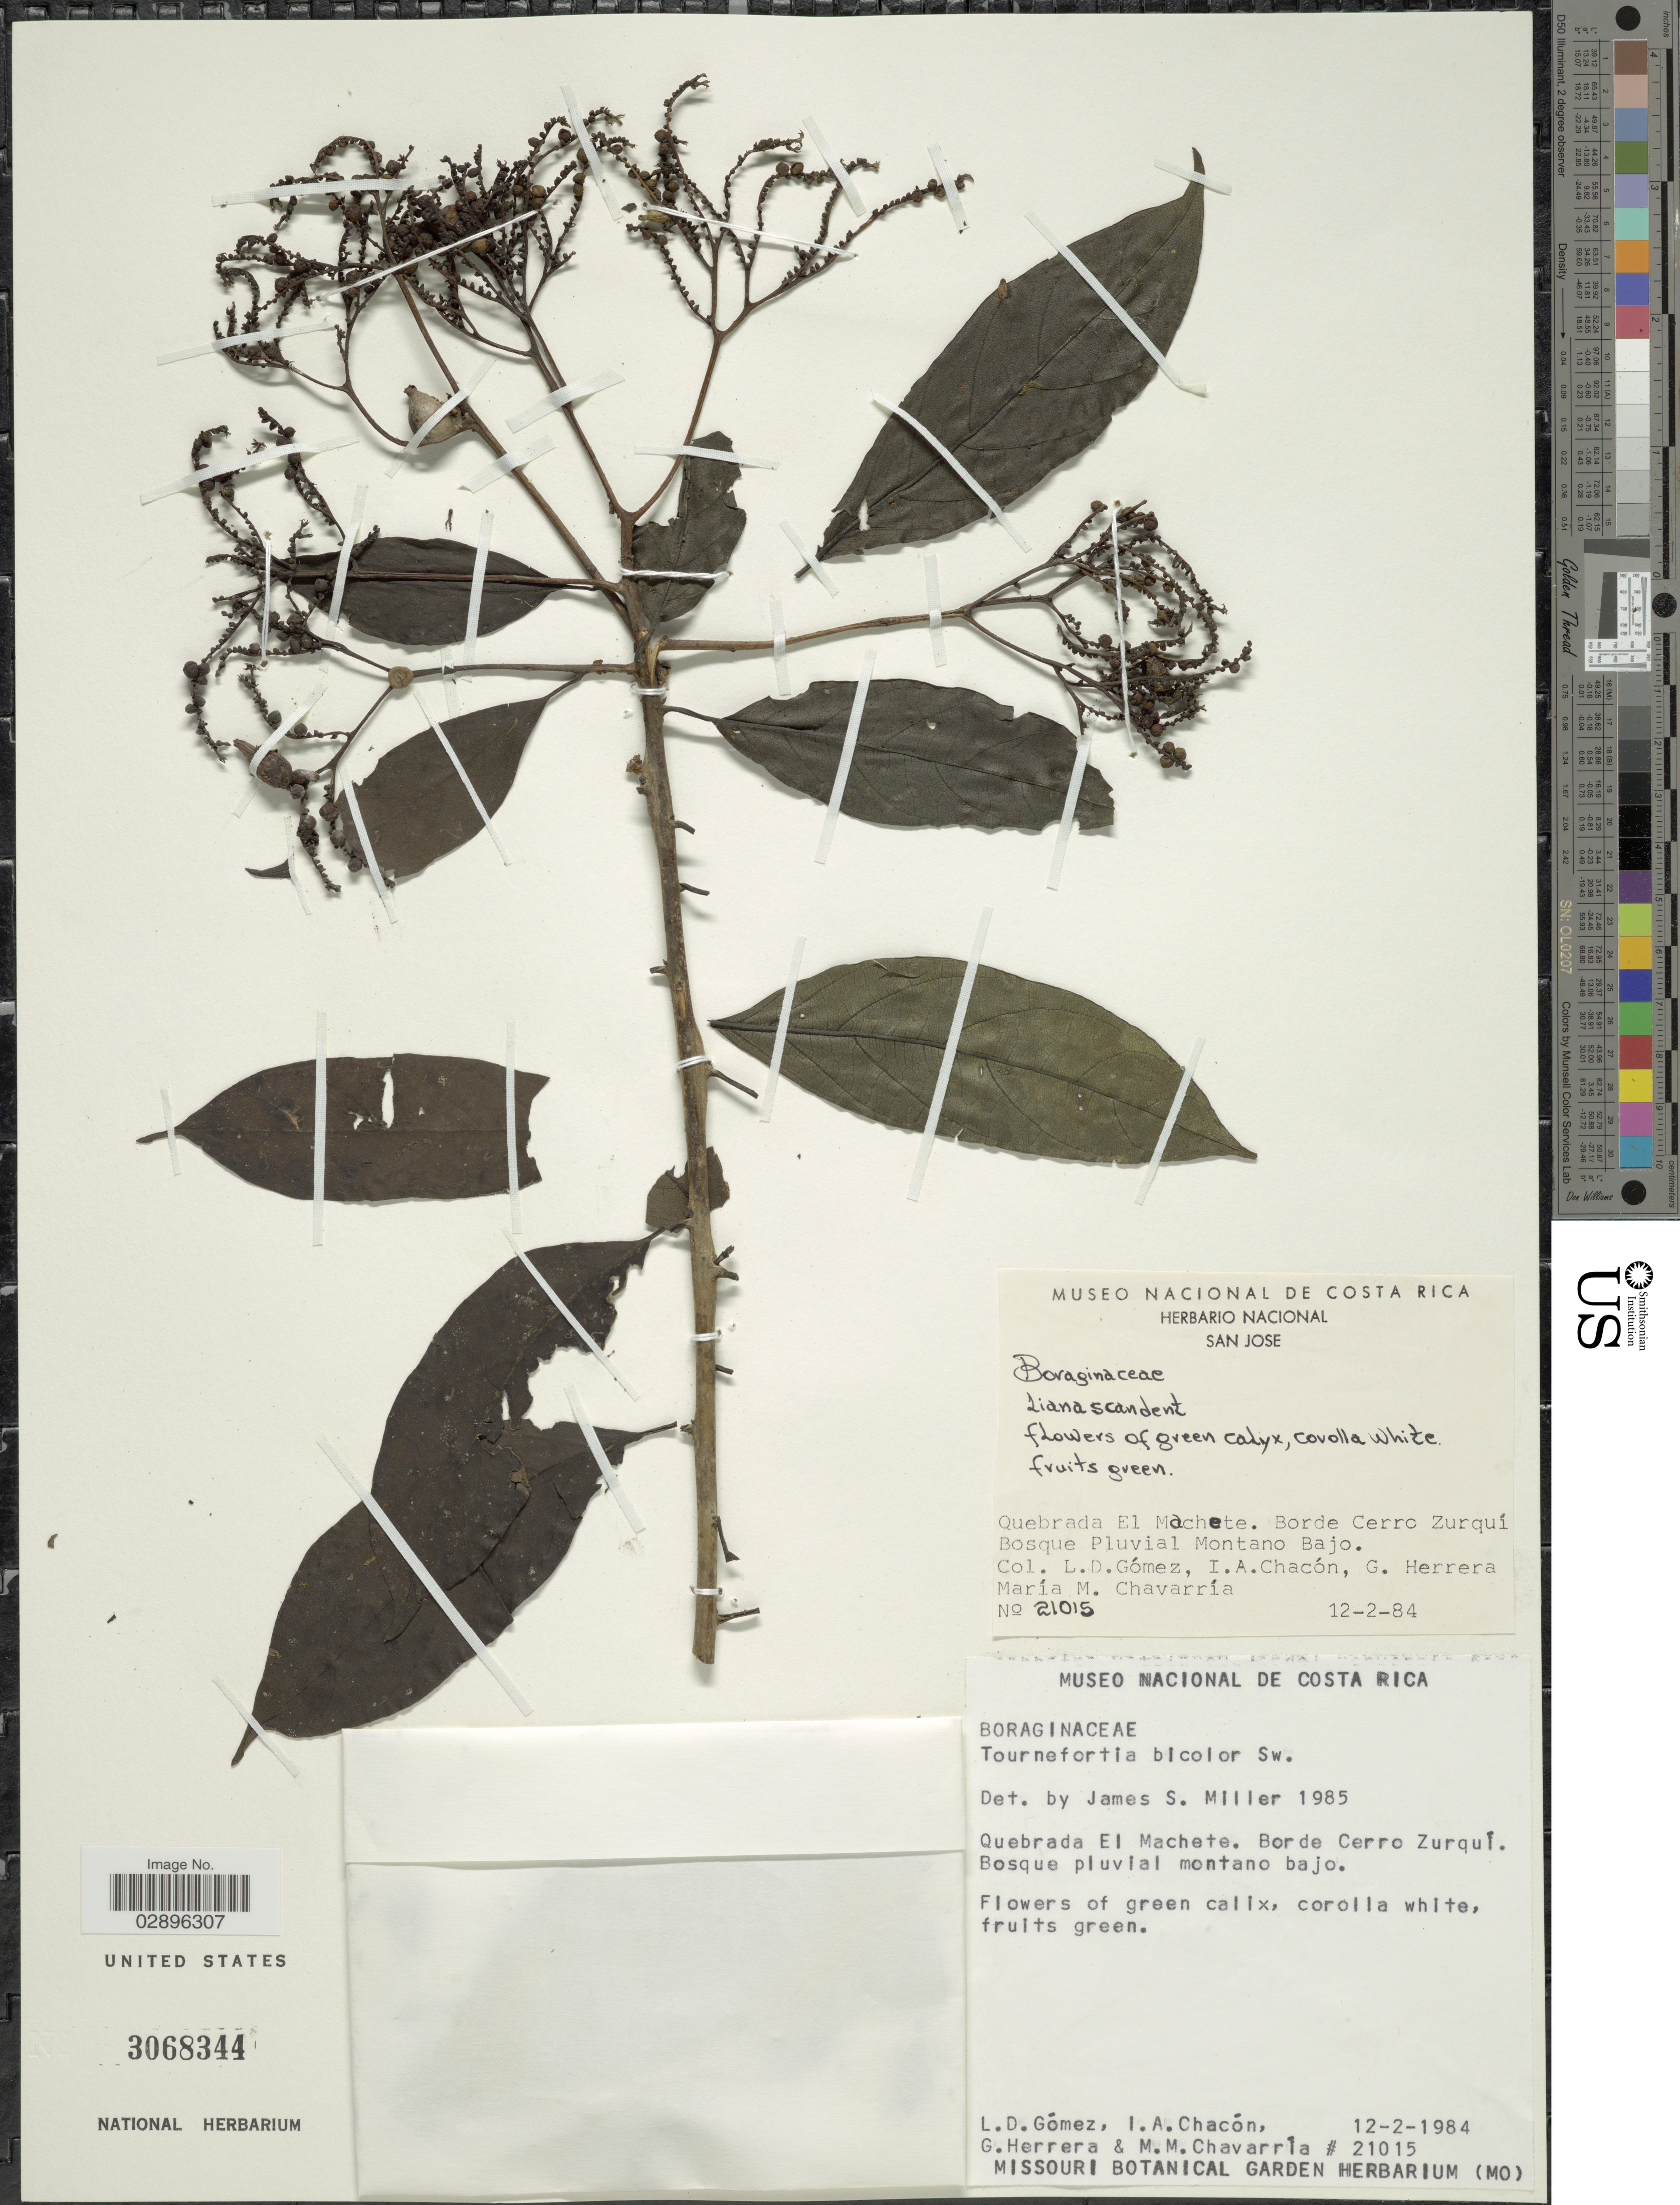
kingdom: Plantae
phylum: Tracheophyta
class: Magnoliopsida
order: Boraginales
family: Heliotropiaceae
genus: Tournefortia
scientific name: Tournefortia bicolor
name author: Sw.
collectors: L. D. Gómez, I. Chacón, G. Herrera & M. Chavarría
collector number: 21015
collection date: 1984-02-12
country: Costa Rica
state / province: San José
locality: Quebrada El Machete. Borde Cerro Zurquí. Bosque pluvial montano bajo.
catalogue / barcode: US 3068344